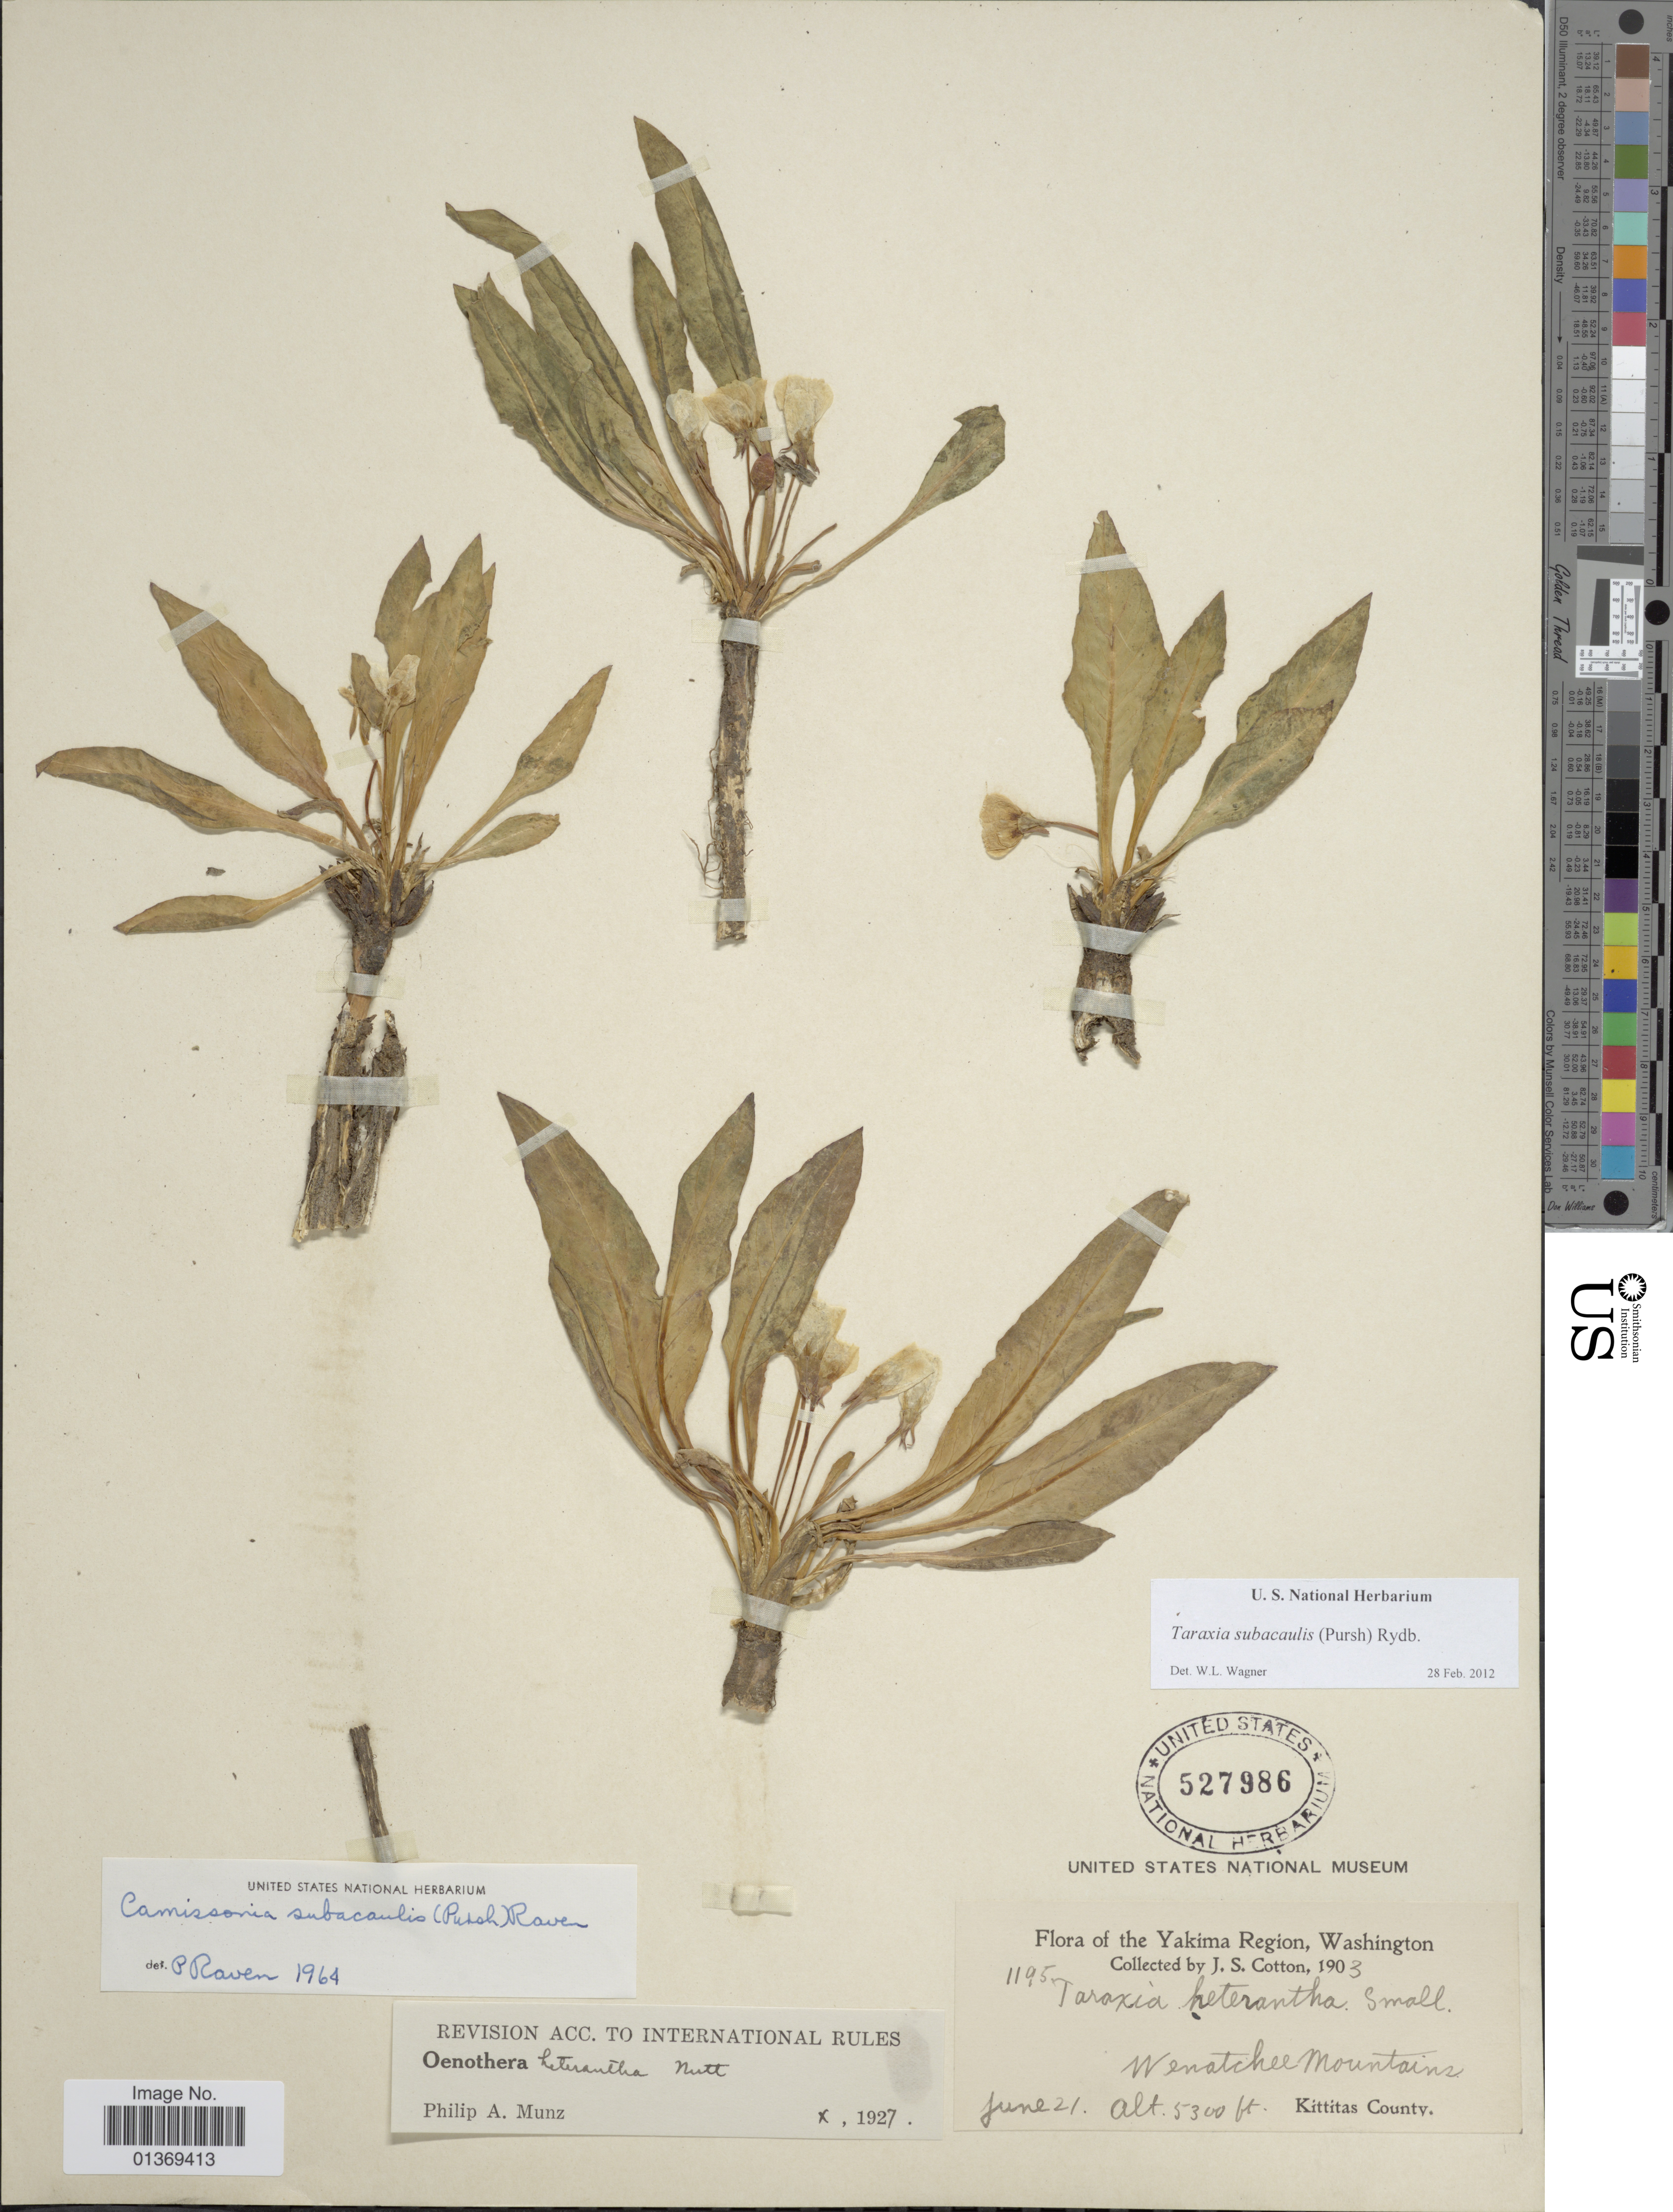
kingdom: Plantae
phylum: Tracheophyta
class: Magnoliopsida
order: Myrtales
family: Onagraceae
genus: Taraxia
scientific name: Taraxia subacaulis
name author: (Pursh) Rydb.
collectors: J. S. Cotton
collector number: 1195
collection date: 1903-06-21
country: United States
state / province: Washington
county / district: Kittitas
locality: Yakima Region, Wenatchee Mountain, Kittitas County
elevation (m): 1615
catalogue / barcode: US 527986